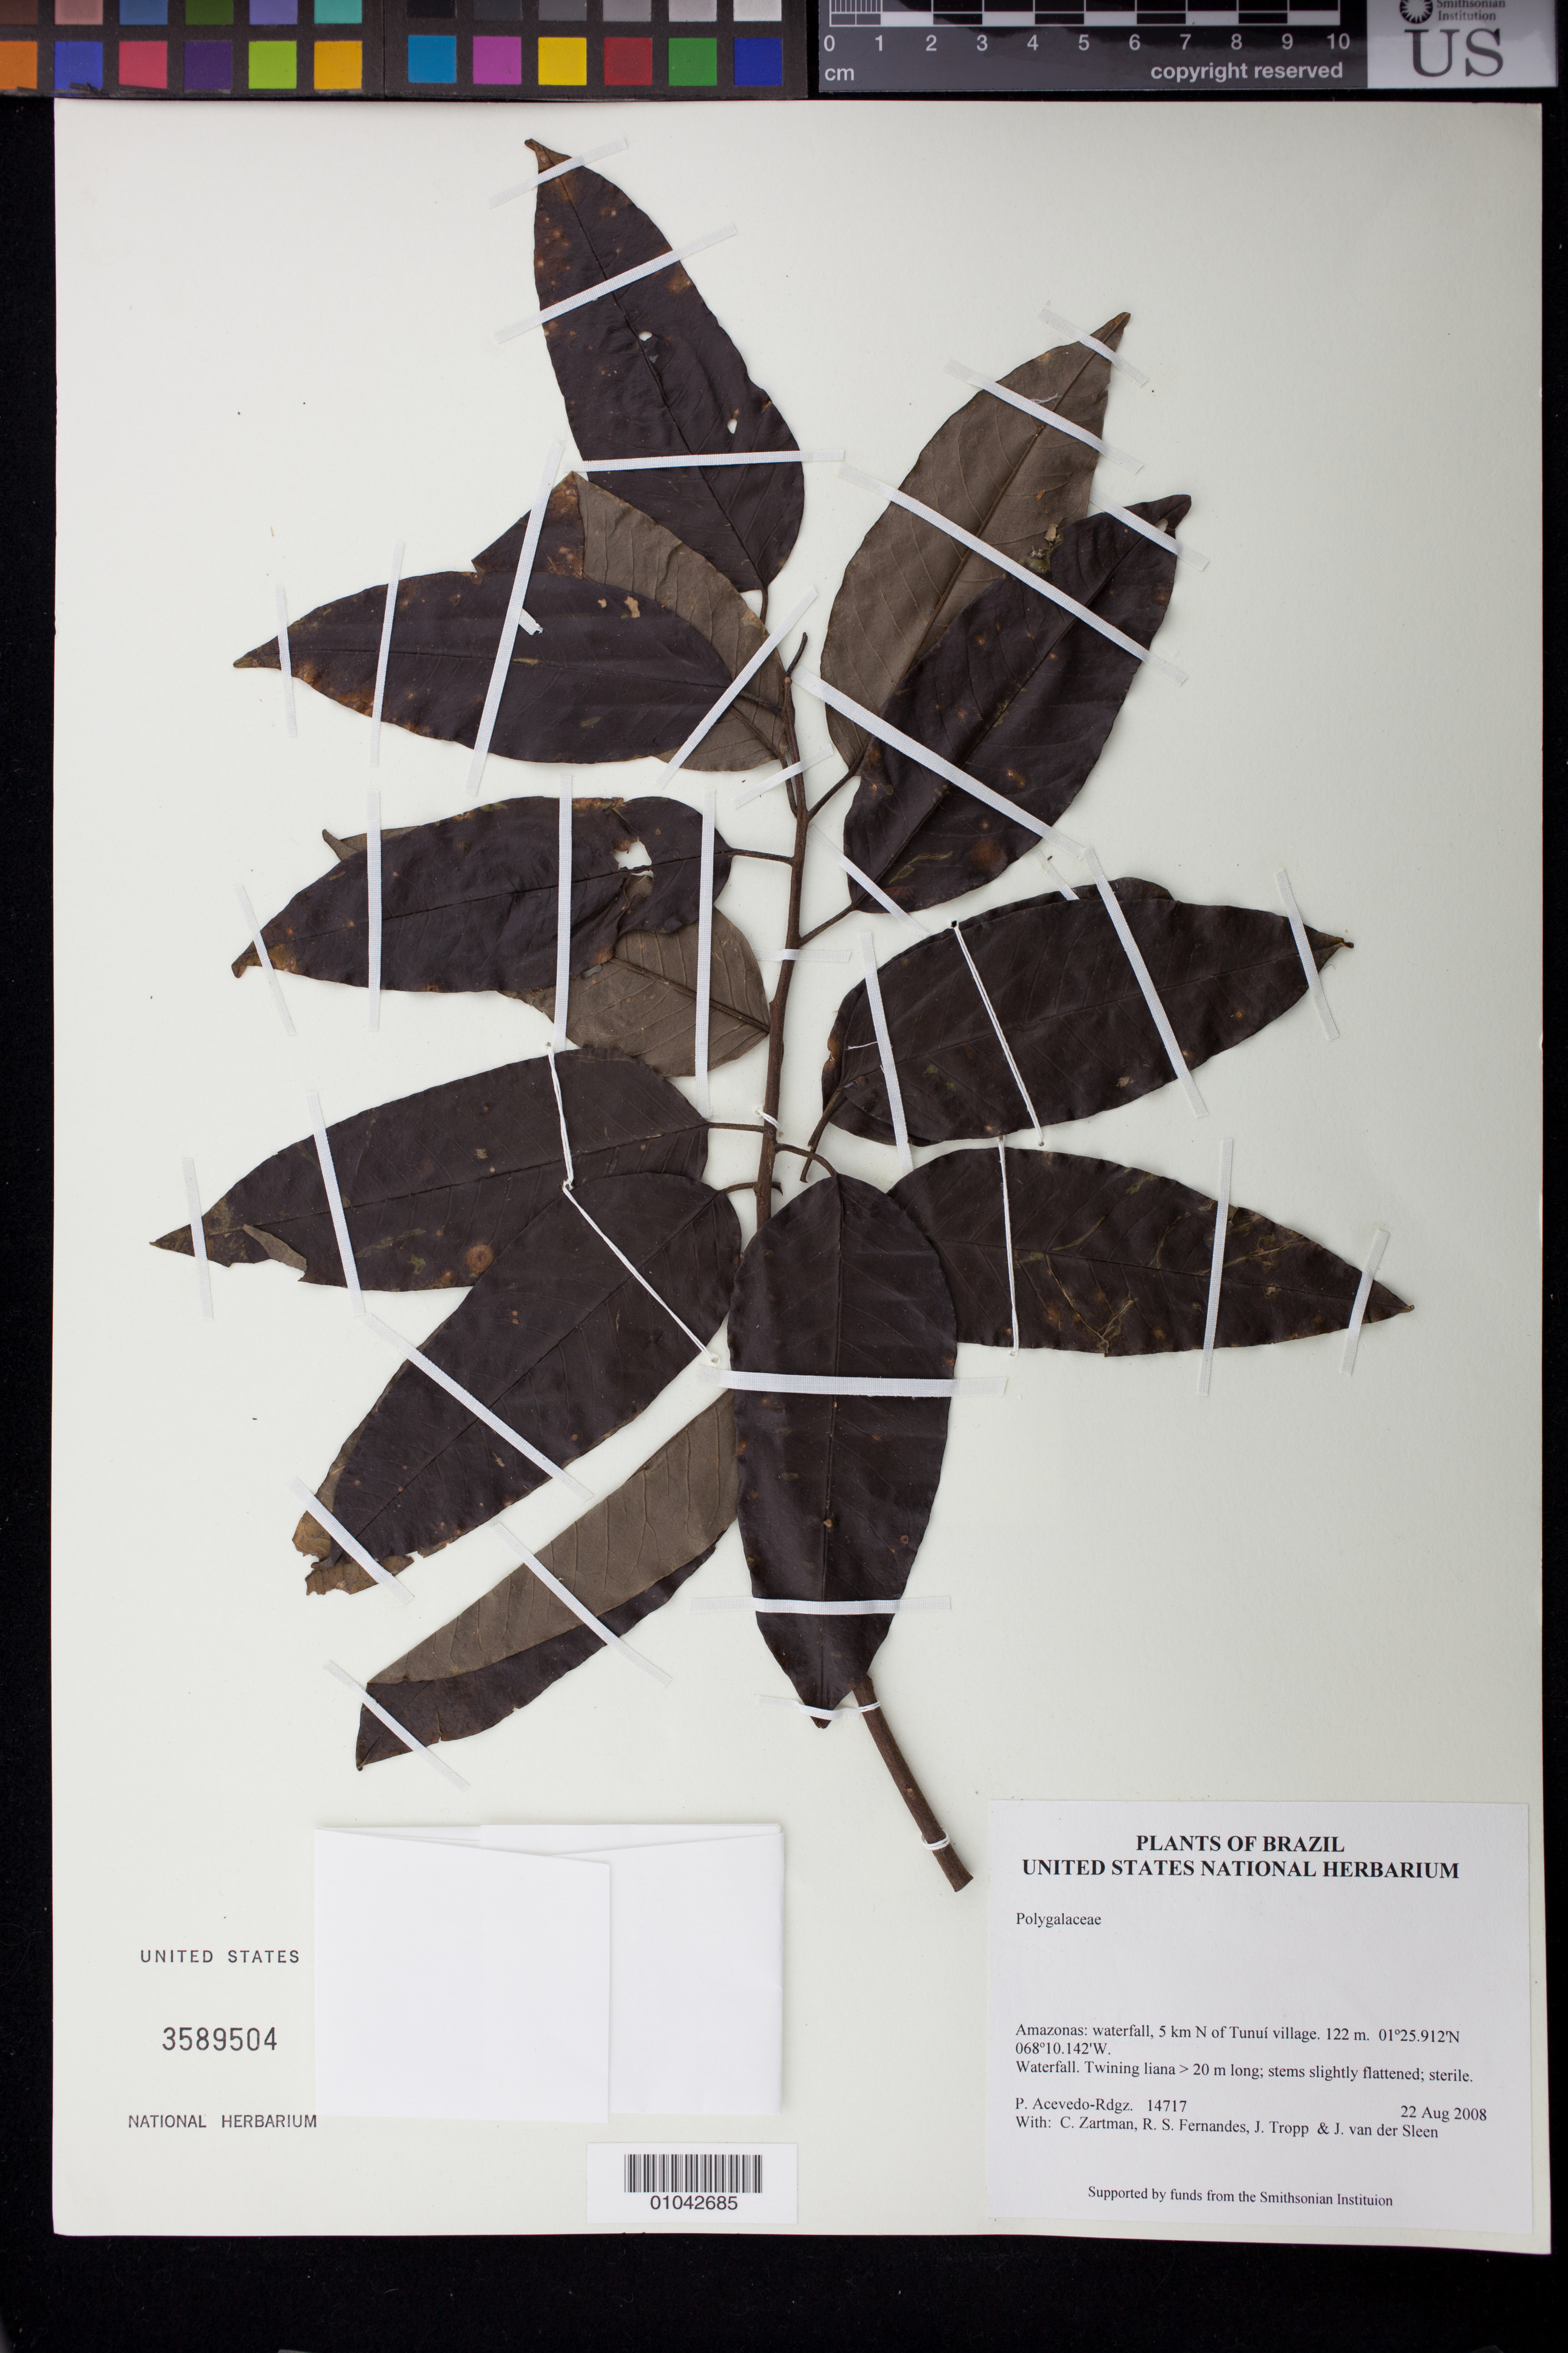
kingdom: Plantae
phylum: Tracheophyta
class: Magnoliopsida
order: Solanales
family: Convolvulaceae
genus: Dicranostyles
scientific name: Dicranostyles holostyla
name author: Ducke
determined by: Acevedo-Rodríguez, P., (BOT), Smithsonian Institution - National Museum of Natural History (UNITED STATES)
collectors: P. Acevedo-Rodr., C. Zartman, R. Fernandes, J. Tropp & J. Sleen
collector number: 14717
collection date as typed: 22 Aug 2008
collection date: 2008-08-22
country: Brazil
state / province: Amazonas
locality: Amazonas: waterfall, 5 km N of Tunuí village.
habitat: Waterfall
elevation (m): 122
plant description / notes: MO, K, F, US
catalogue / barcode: US 3589504